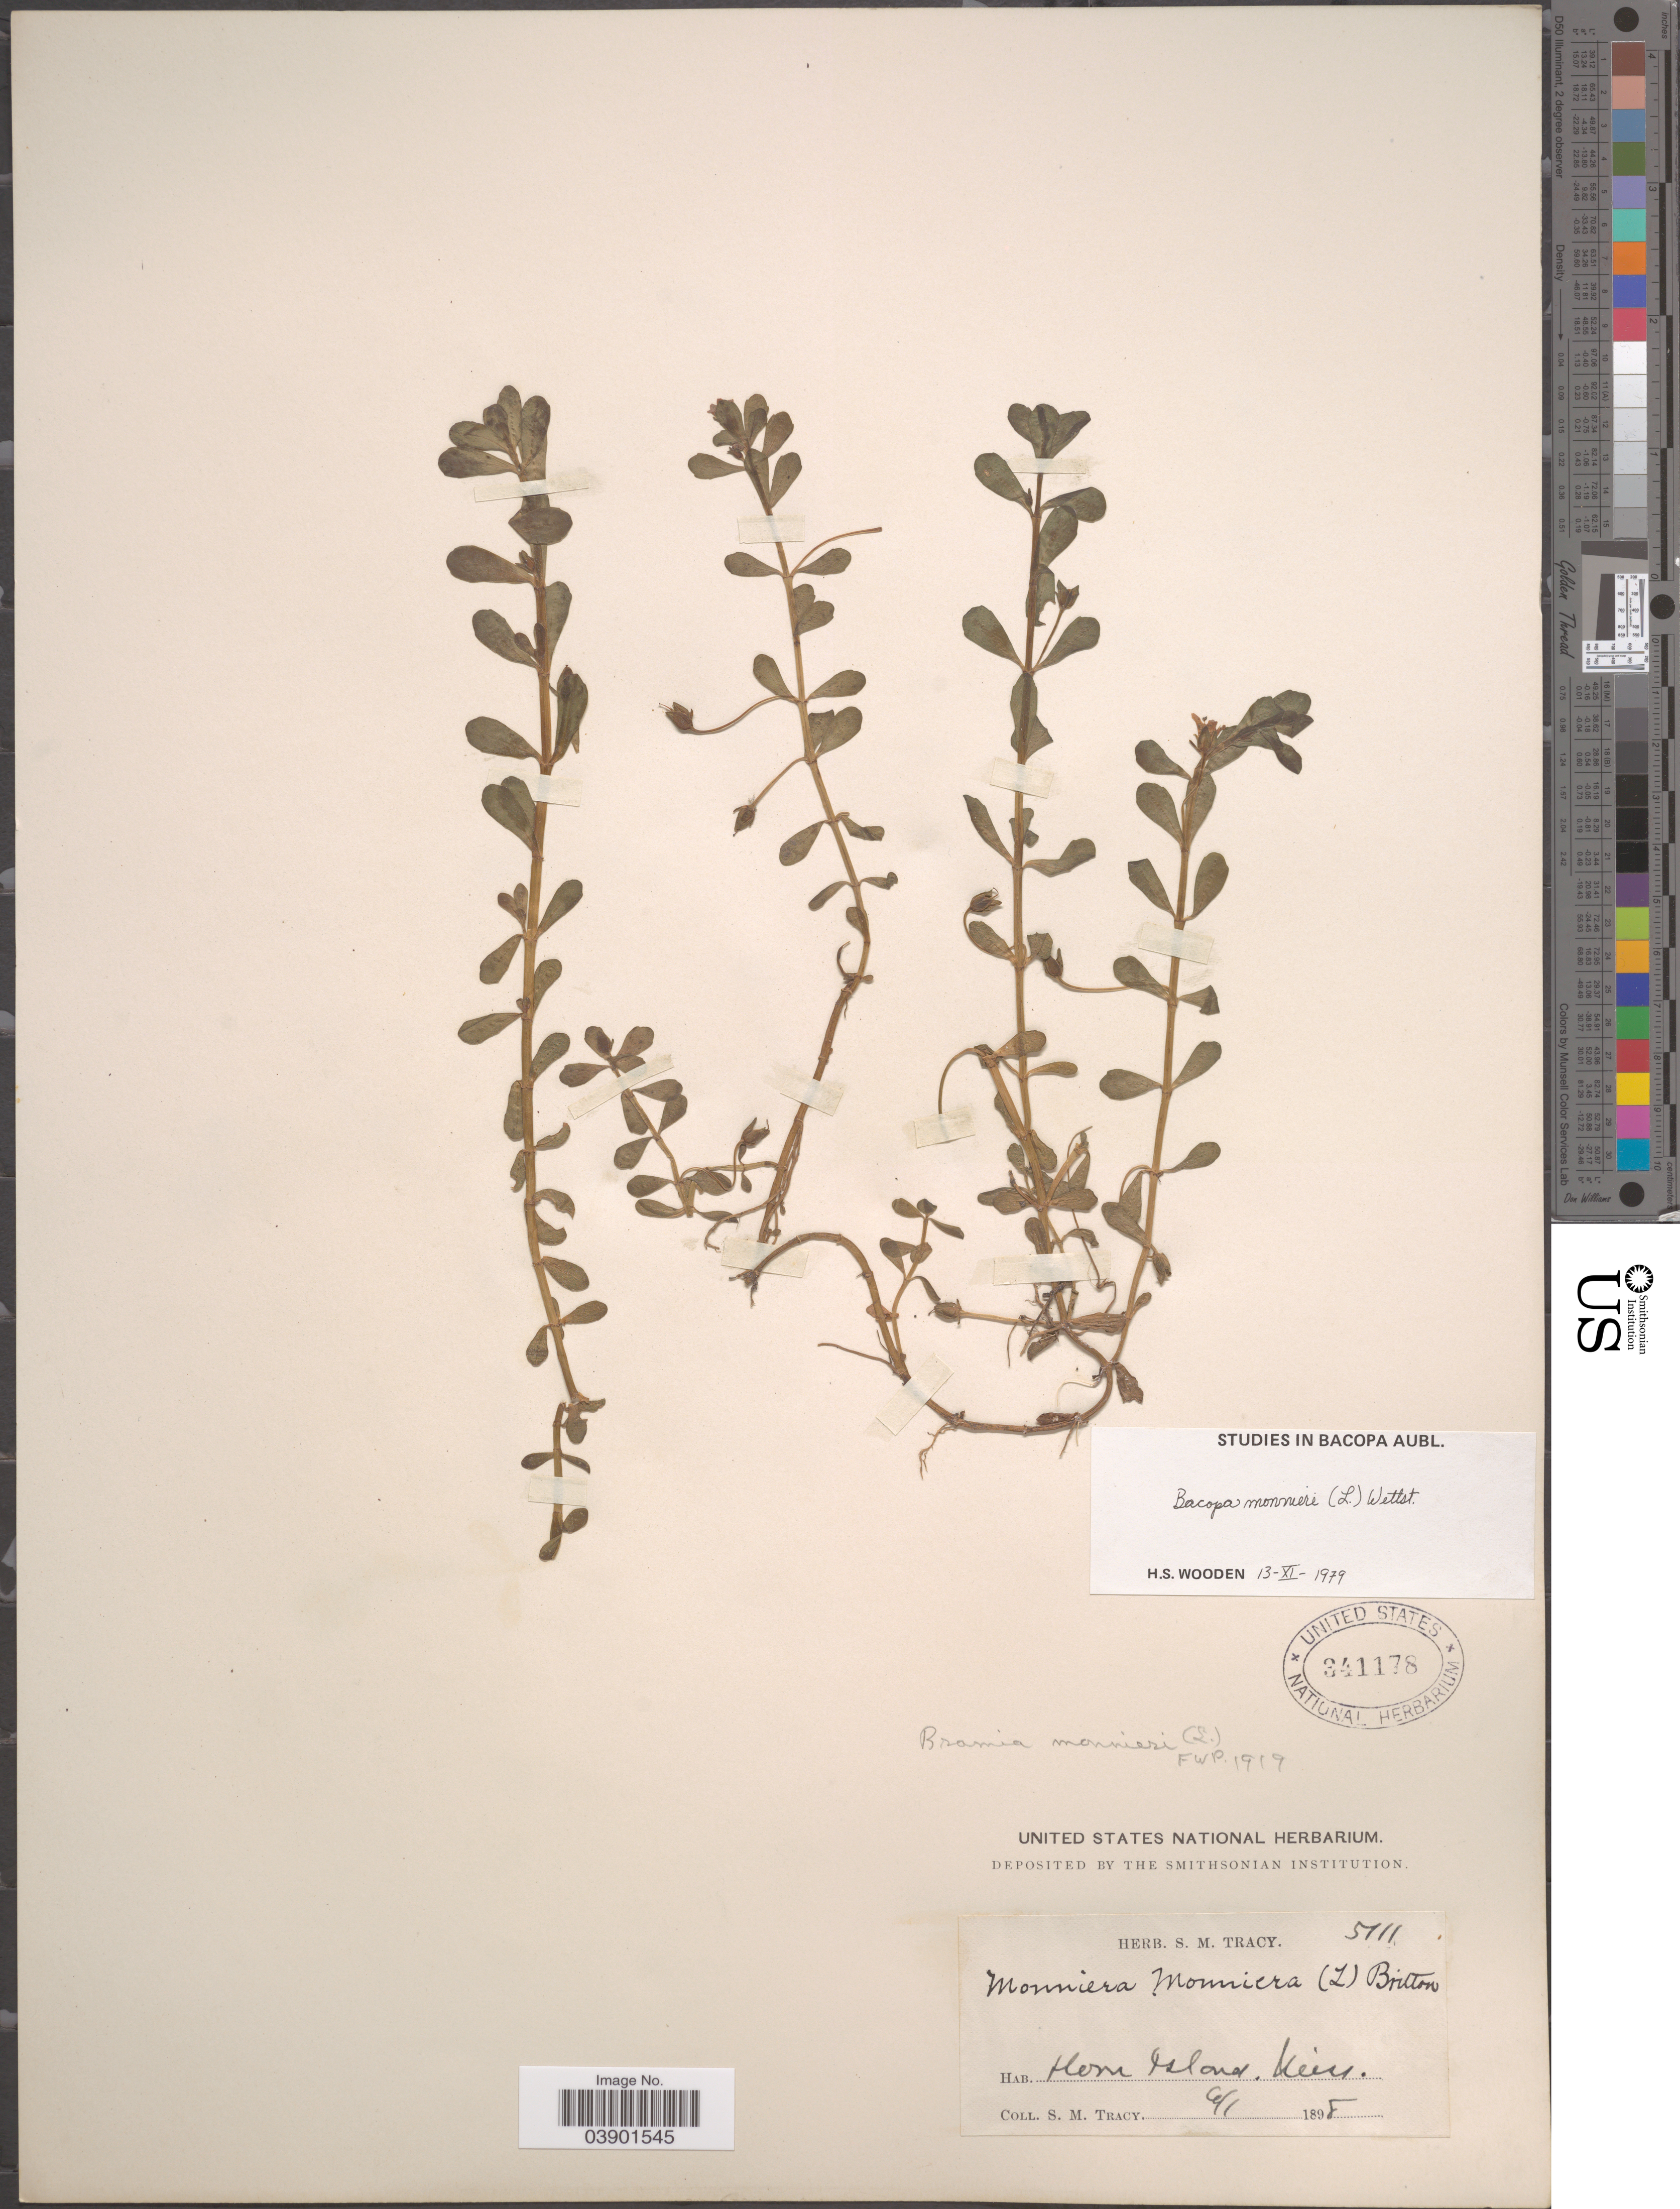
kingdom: Plantae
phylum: Tracheophyta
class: Magnoliopsida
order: Lamiales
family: Plantaginaceae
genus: Bacopa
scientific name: Bacopa monnieri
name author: (L.) Pennell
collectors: S. M. Tracy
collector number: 5111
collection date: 1898-06-01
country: United States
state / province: Mississippi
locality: Horn Island.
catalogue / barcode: US 341178